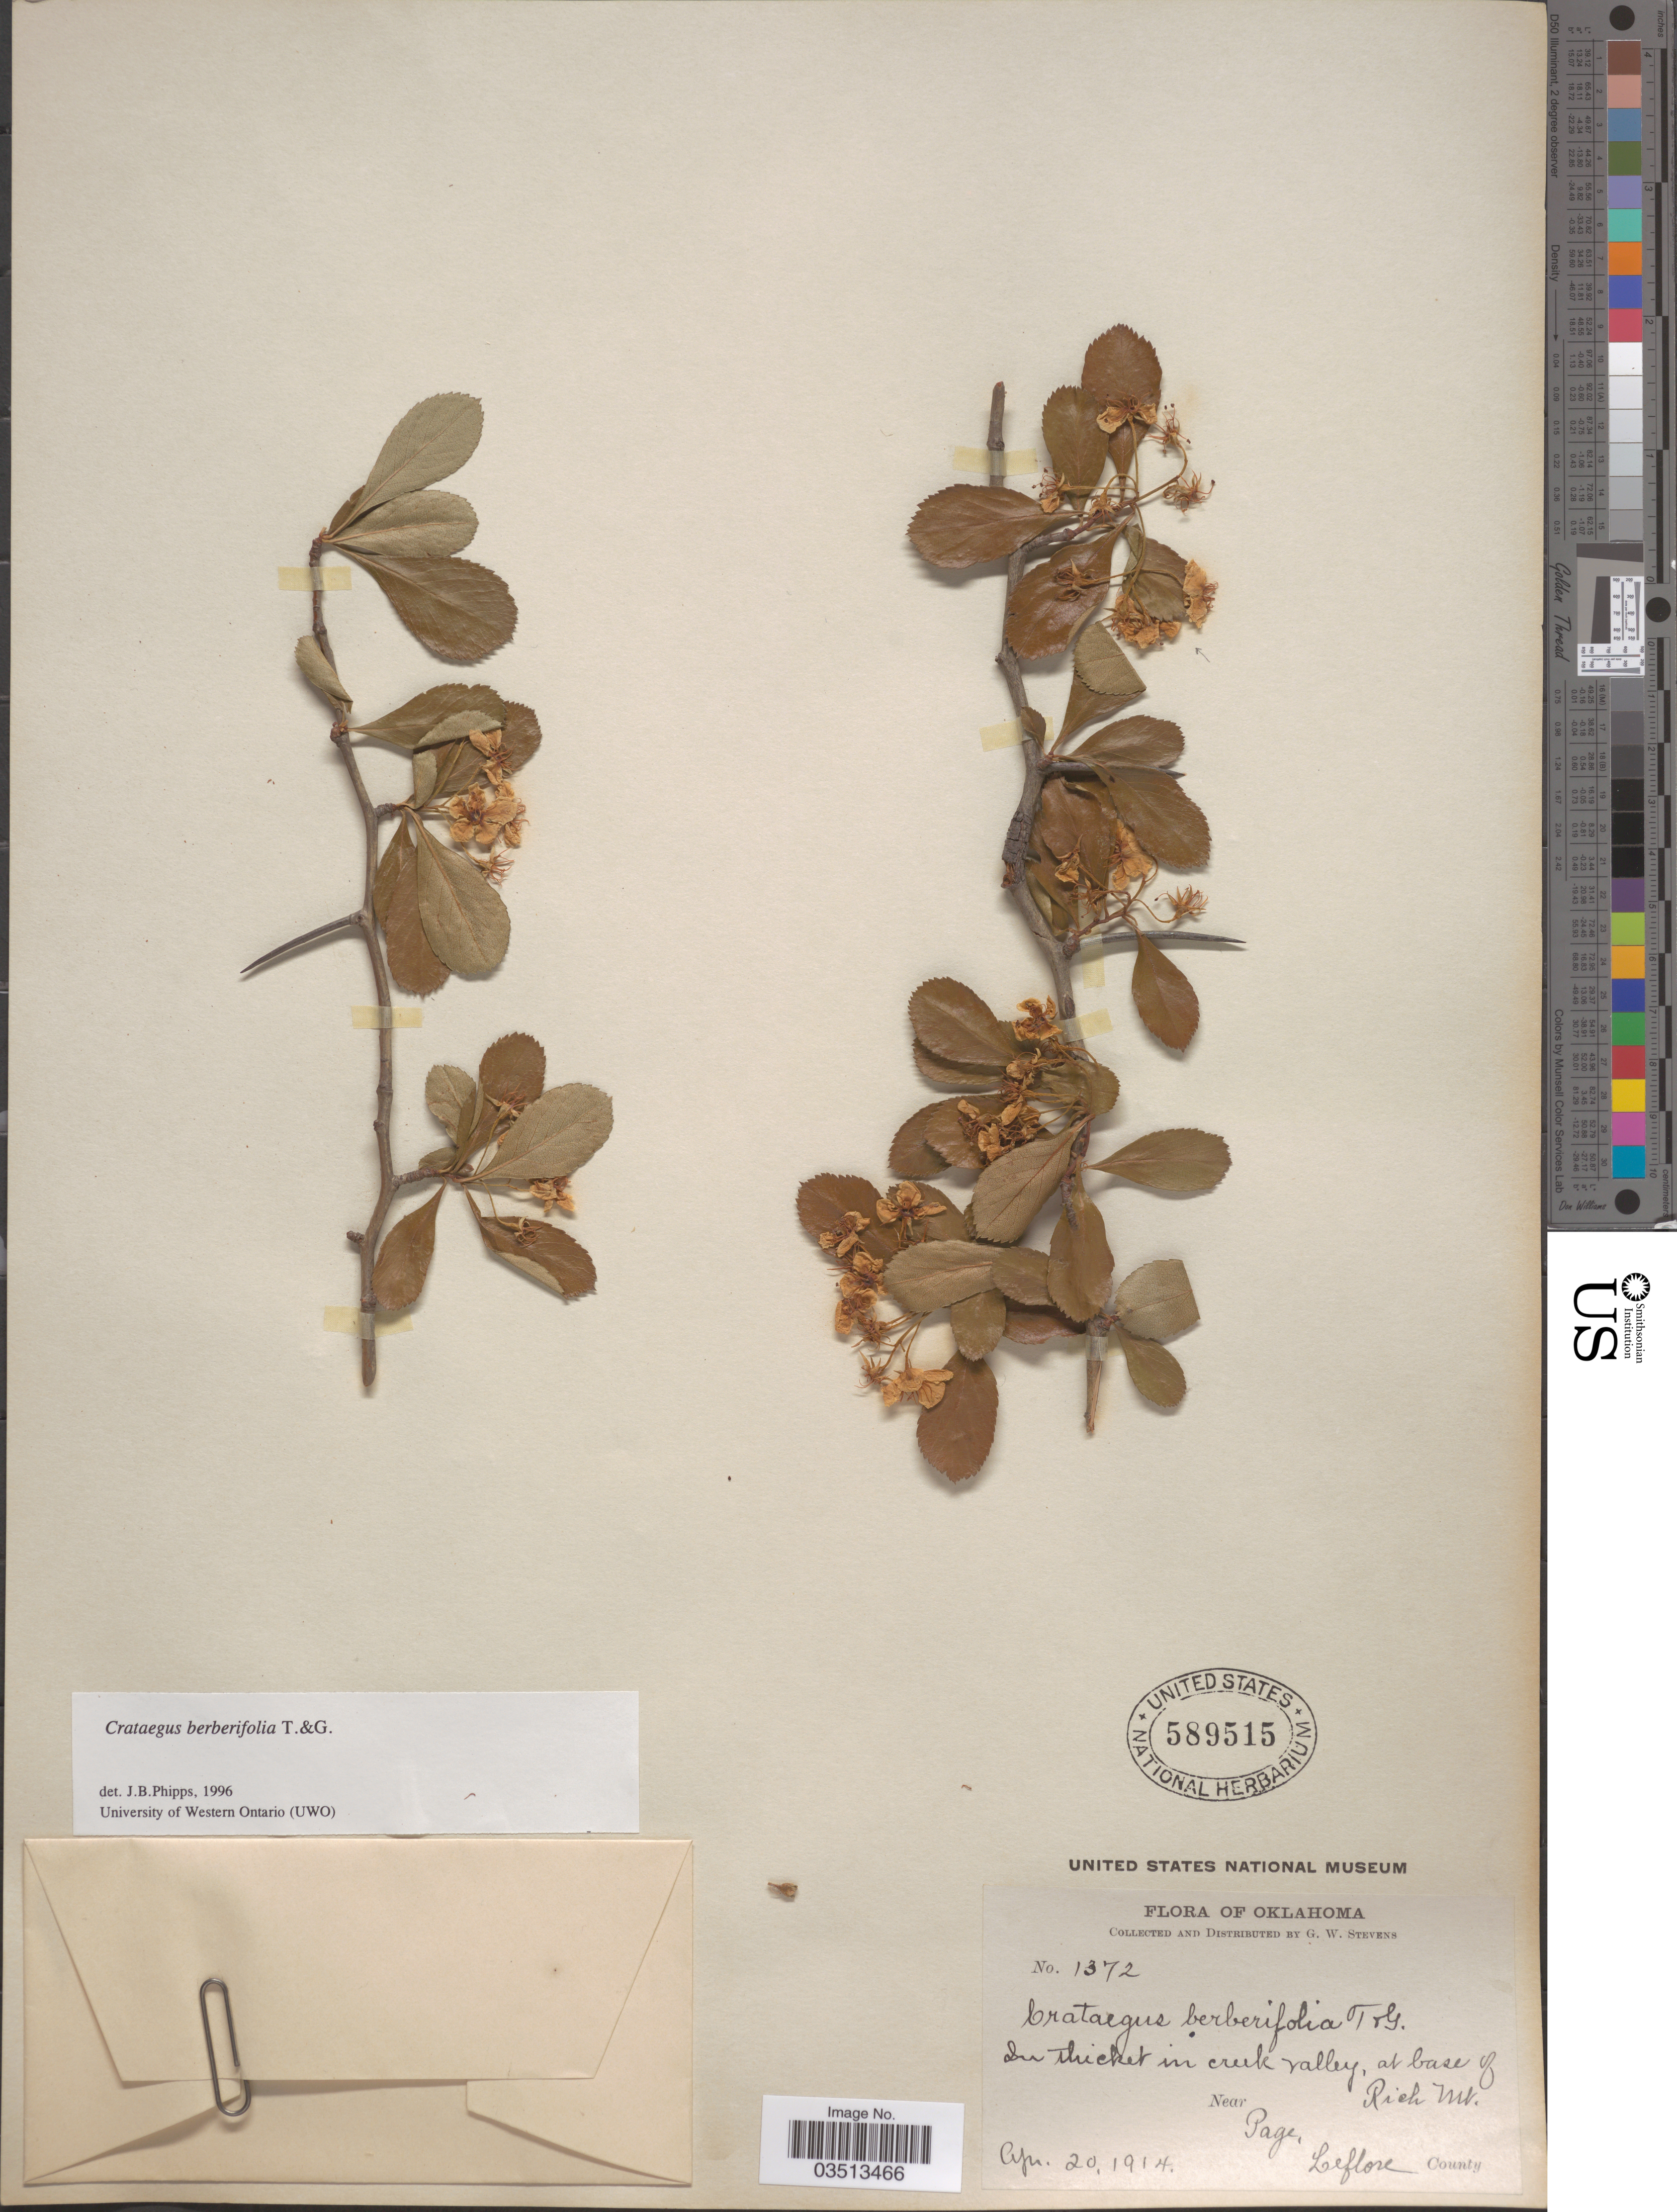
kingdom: Plantae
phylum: Tracheophyta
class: Magnoliopsida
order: Rosales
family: Rosaceae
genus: Crataegus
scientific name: Crataegus berberifolia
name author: Torr. & A. Gray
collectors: G. W. Stevens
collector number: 1372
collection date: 1914-04-20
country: United States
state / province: Oklahoma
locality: In thicket in creek valley, at base of Rich Mt. Near Page, Leflore County.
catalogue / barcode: US 589515